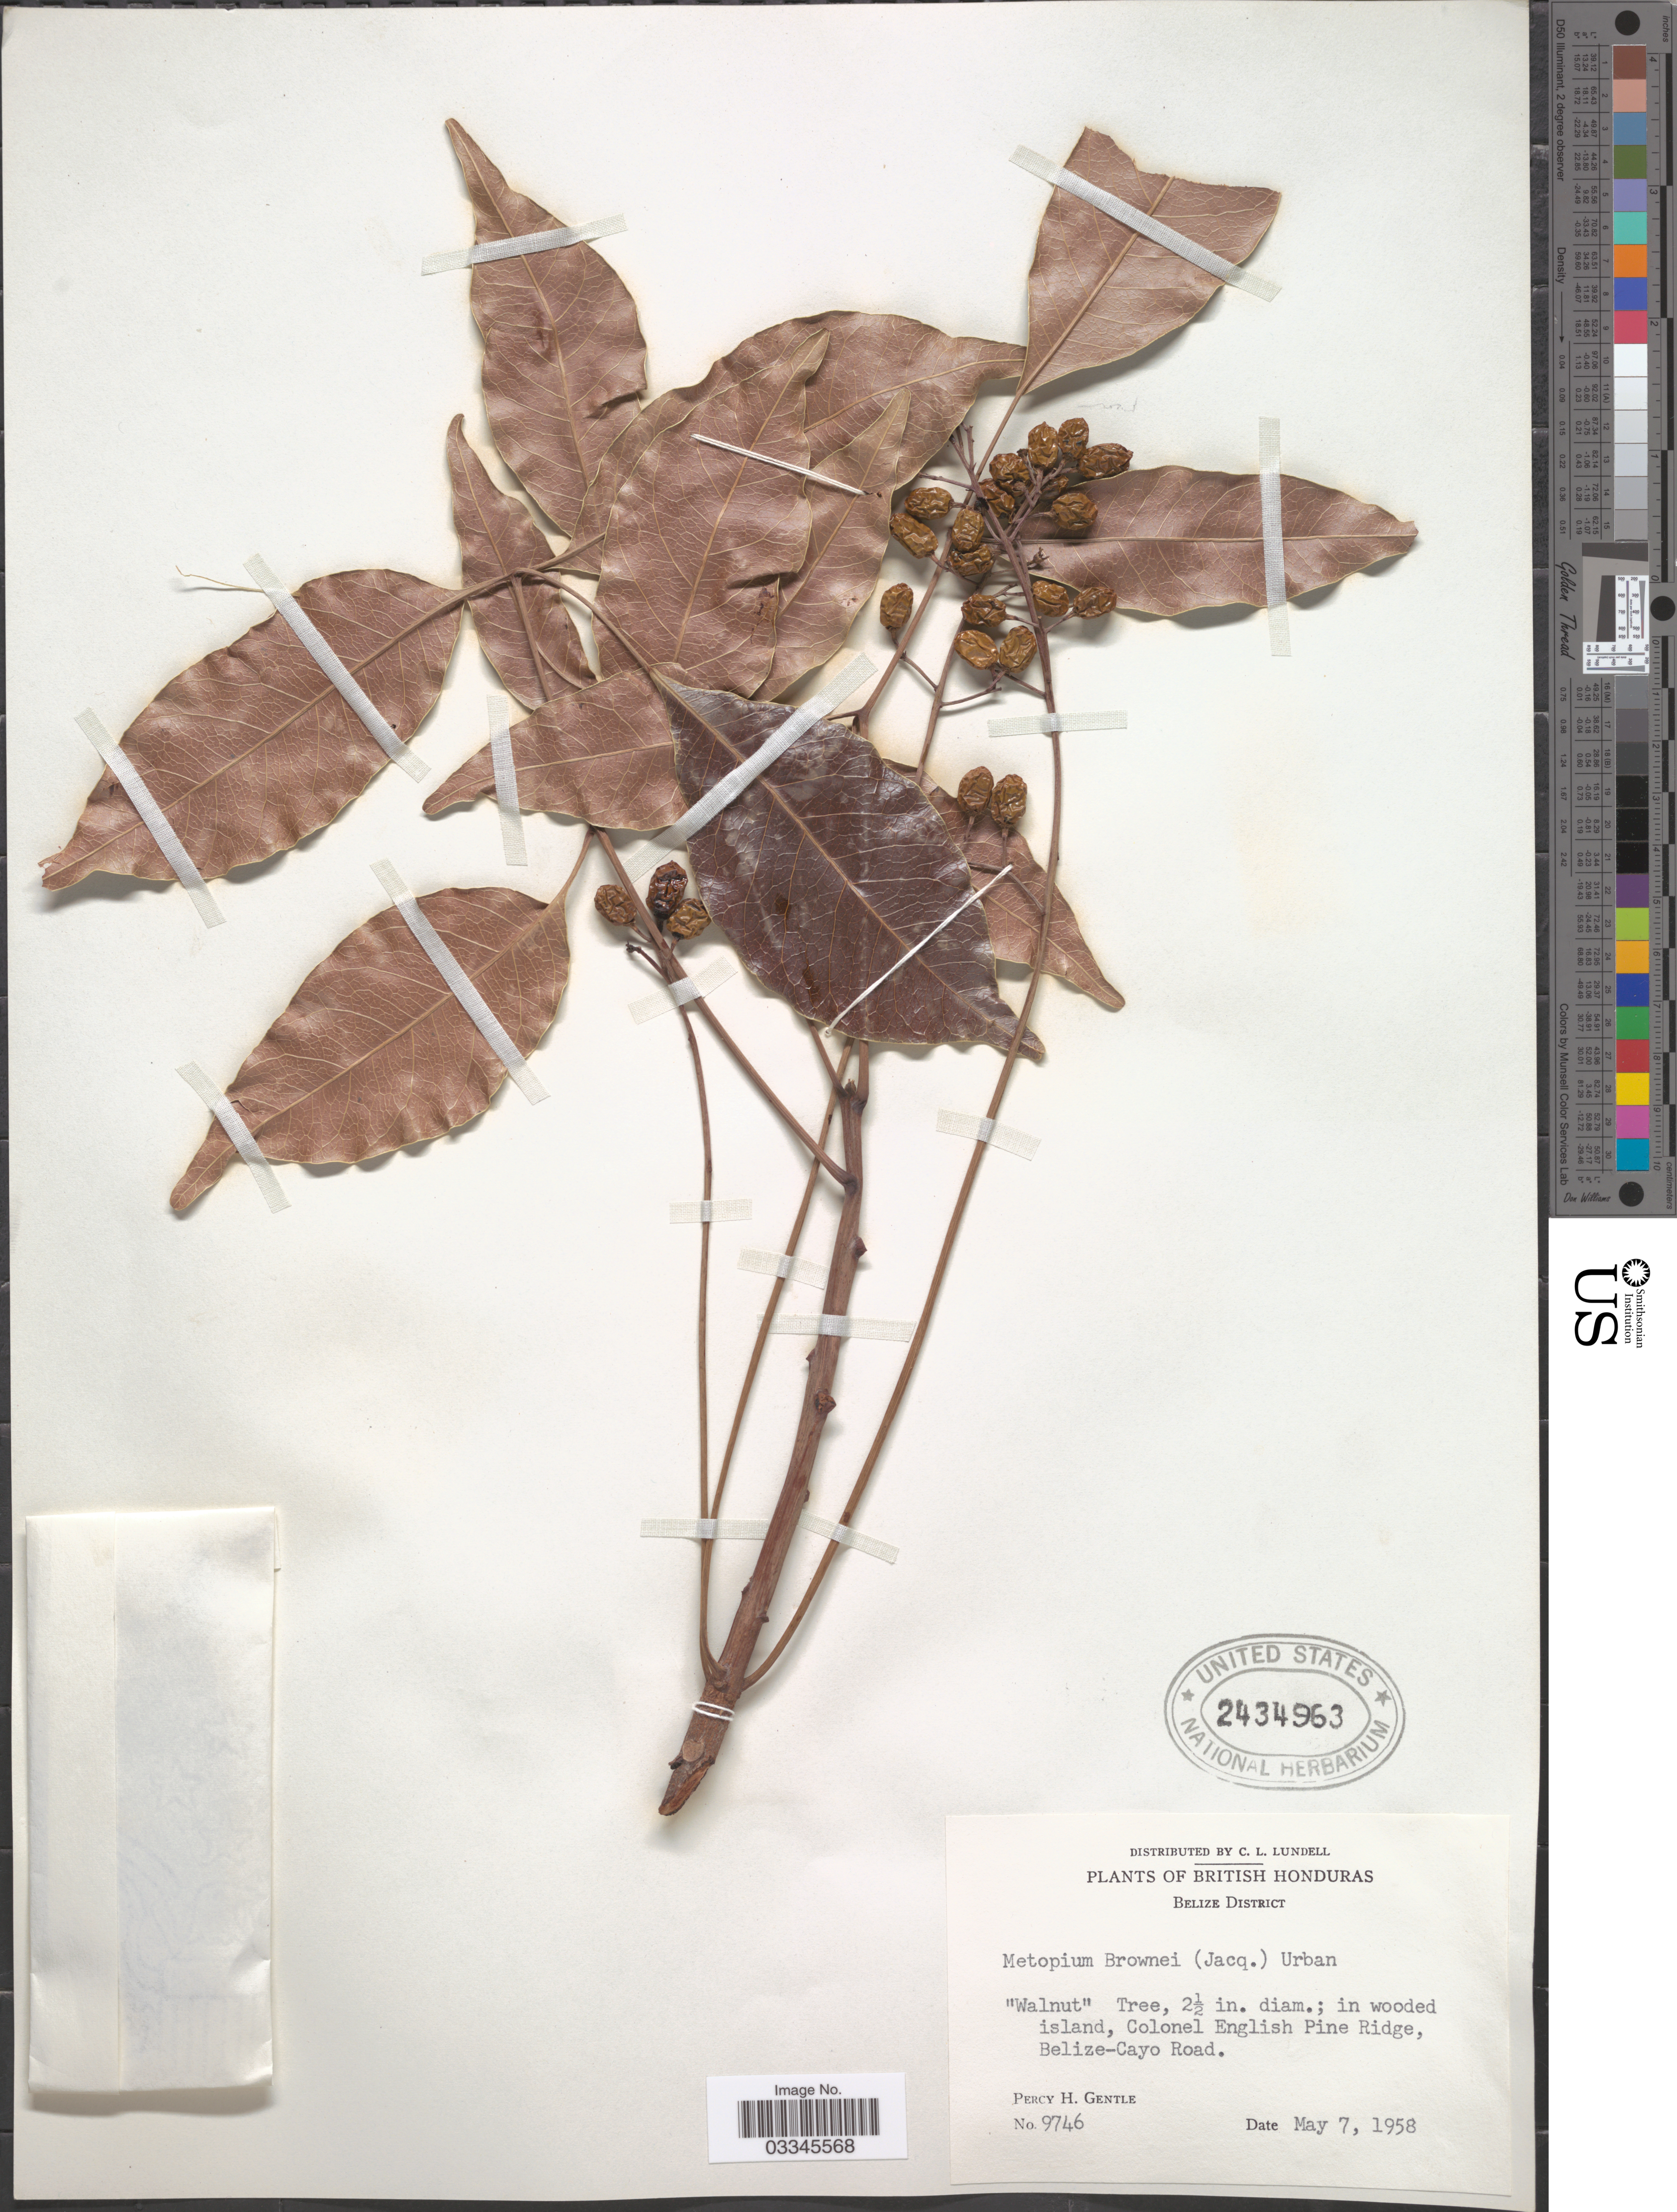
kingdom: Plantae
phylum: Tracheophyta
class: Magnoliopsida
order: Sapindales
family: Anacardiaceae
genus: Metopium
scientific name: Metopium brownei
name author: (Jacq.) Urb.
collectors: P. H. Gentle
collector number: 9746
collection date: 1958-05-07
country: Belize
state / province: Belize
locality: British Honduras. Belize District. In wooded island, Colonel English Pine Ridge, Belize-Cayo Road.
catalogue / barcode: US 2434963